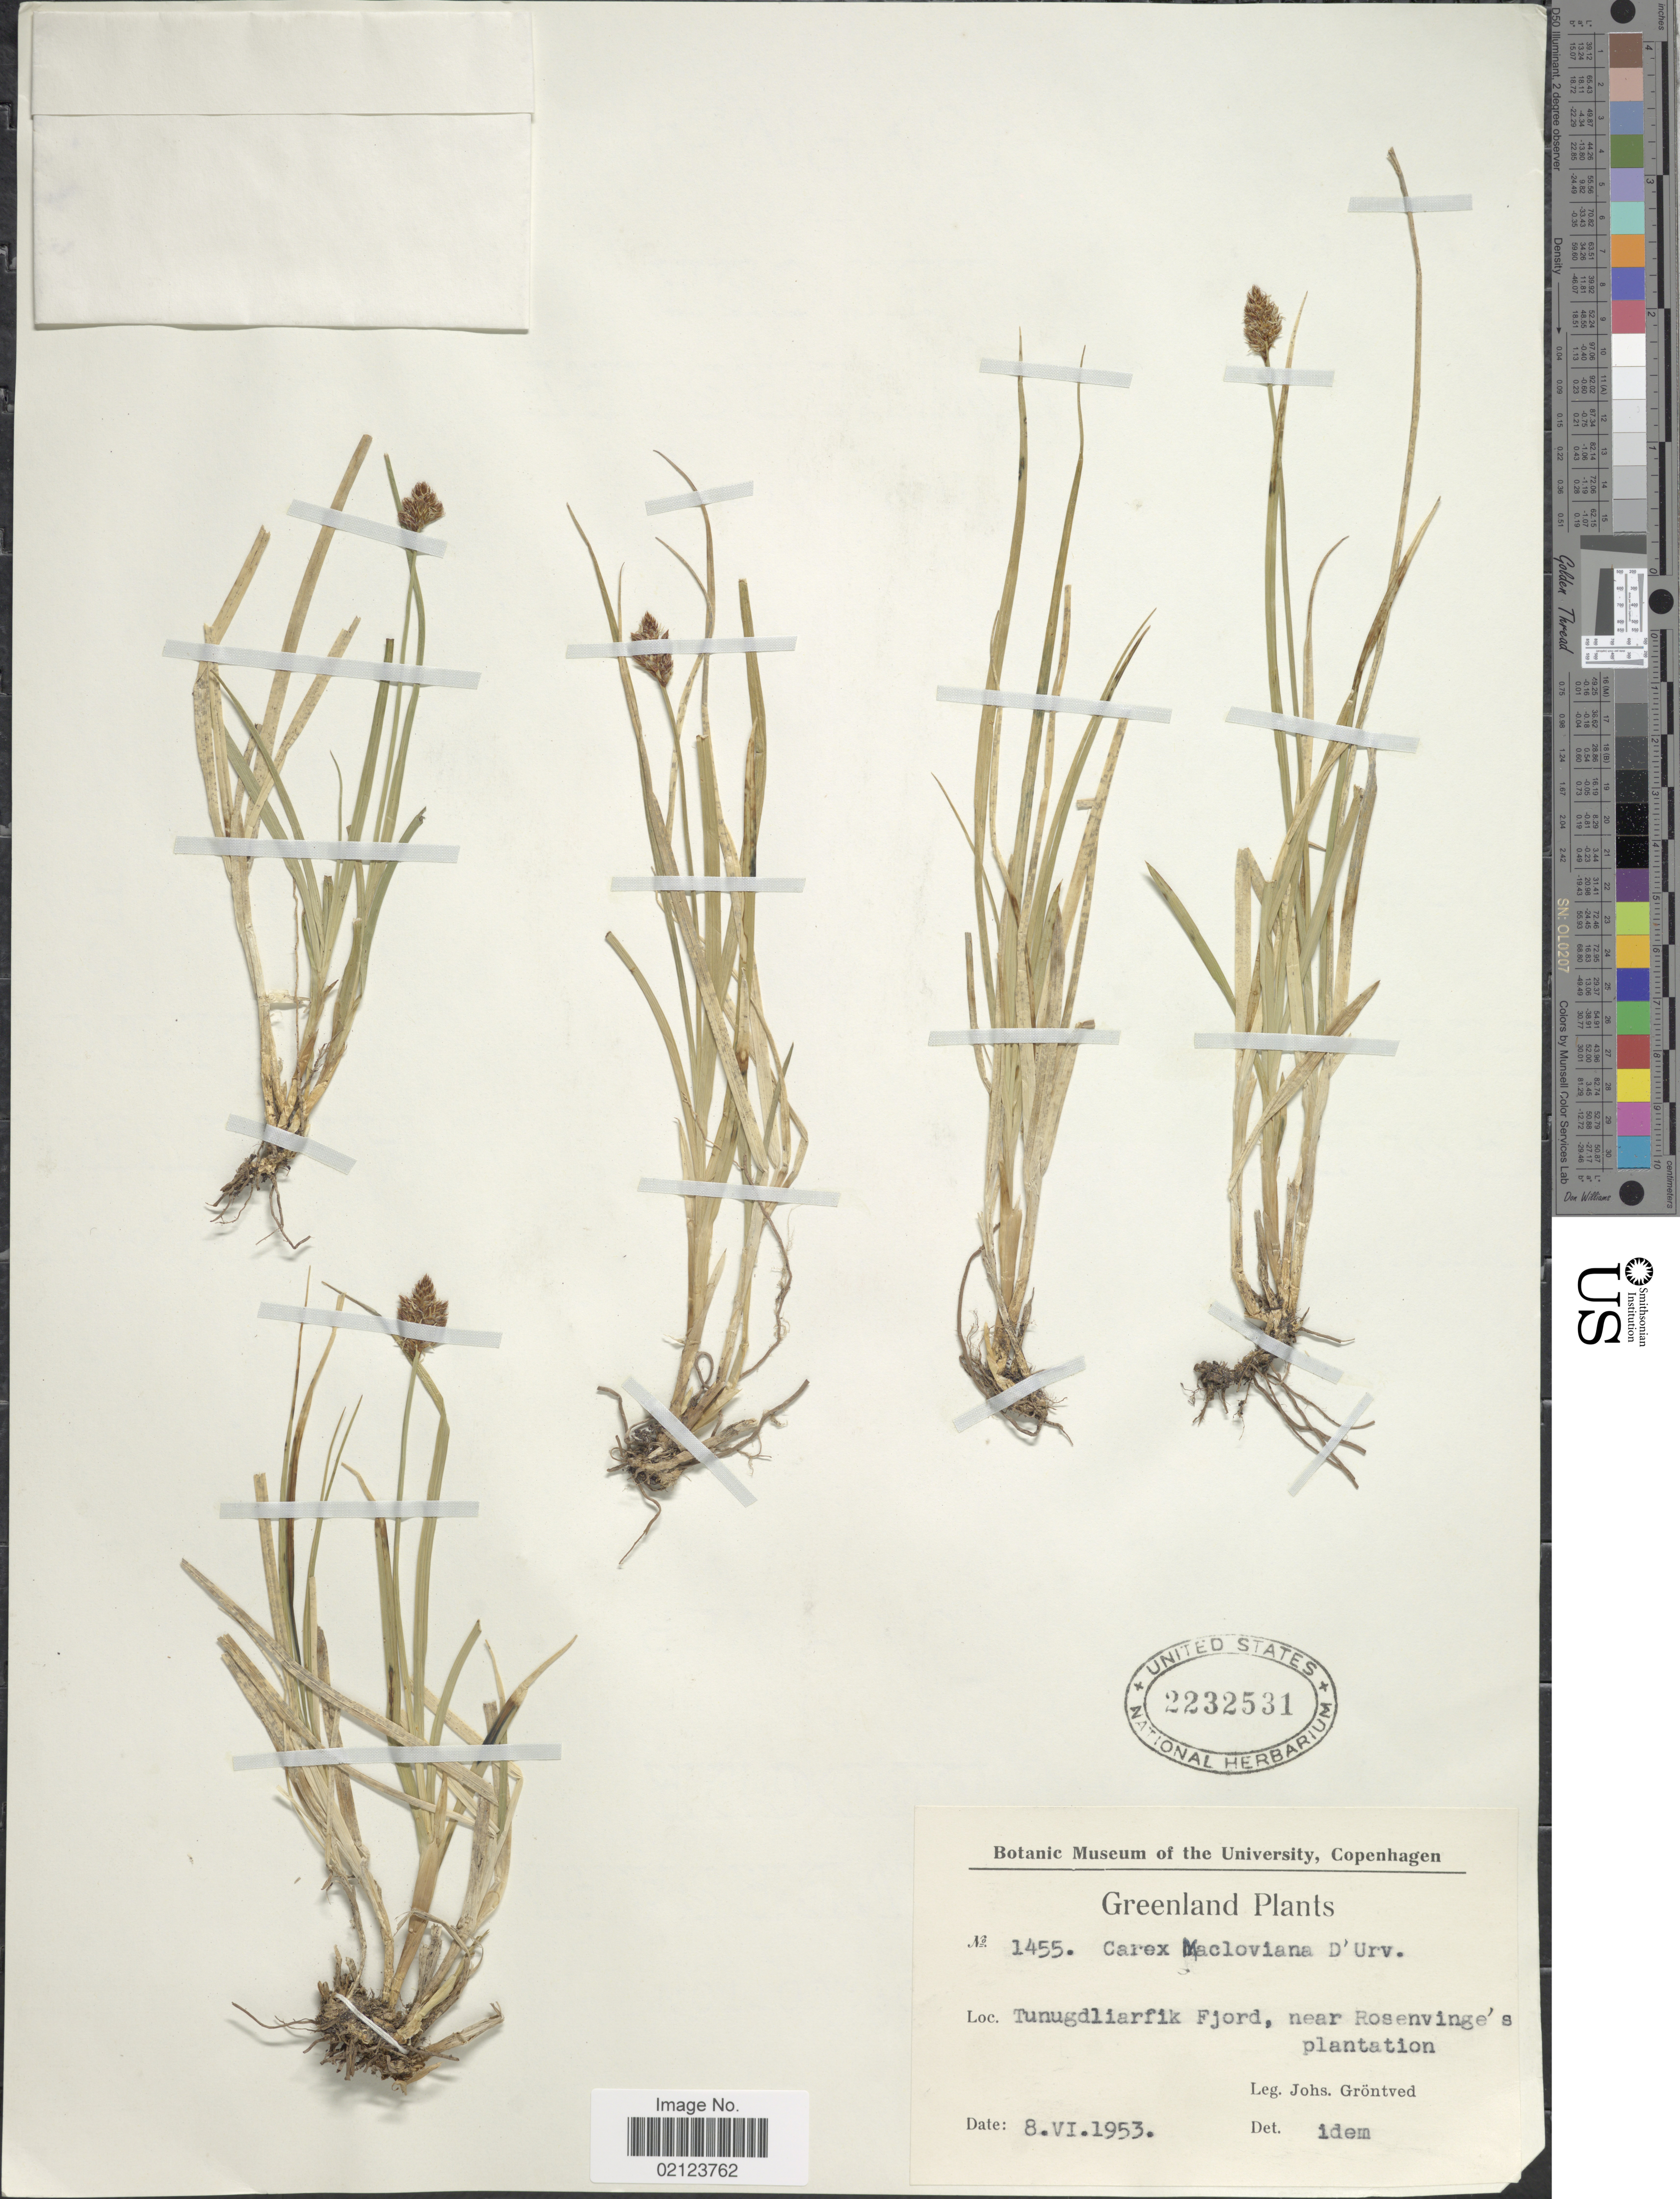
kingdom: Plantae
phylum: Tracheophyta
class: Liliopsida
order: Poales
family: Cyperaceae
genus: Carex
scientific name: Carex macloviana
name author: d'Urv.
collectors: J. Gröntved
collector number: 1455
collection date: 1953-06-08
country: Greenland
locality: Tunugdliarfik Fjord, near Rosenvinge's plantation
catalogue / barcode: US 2232531